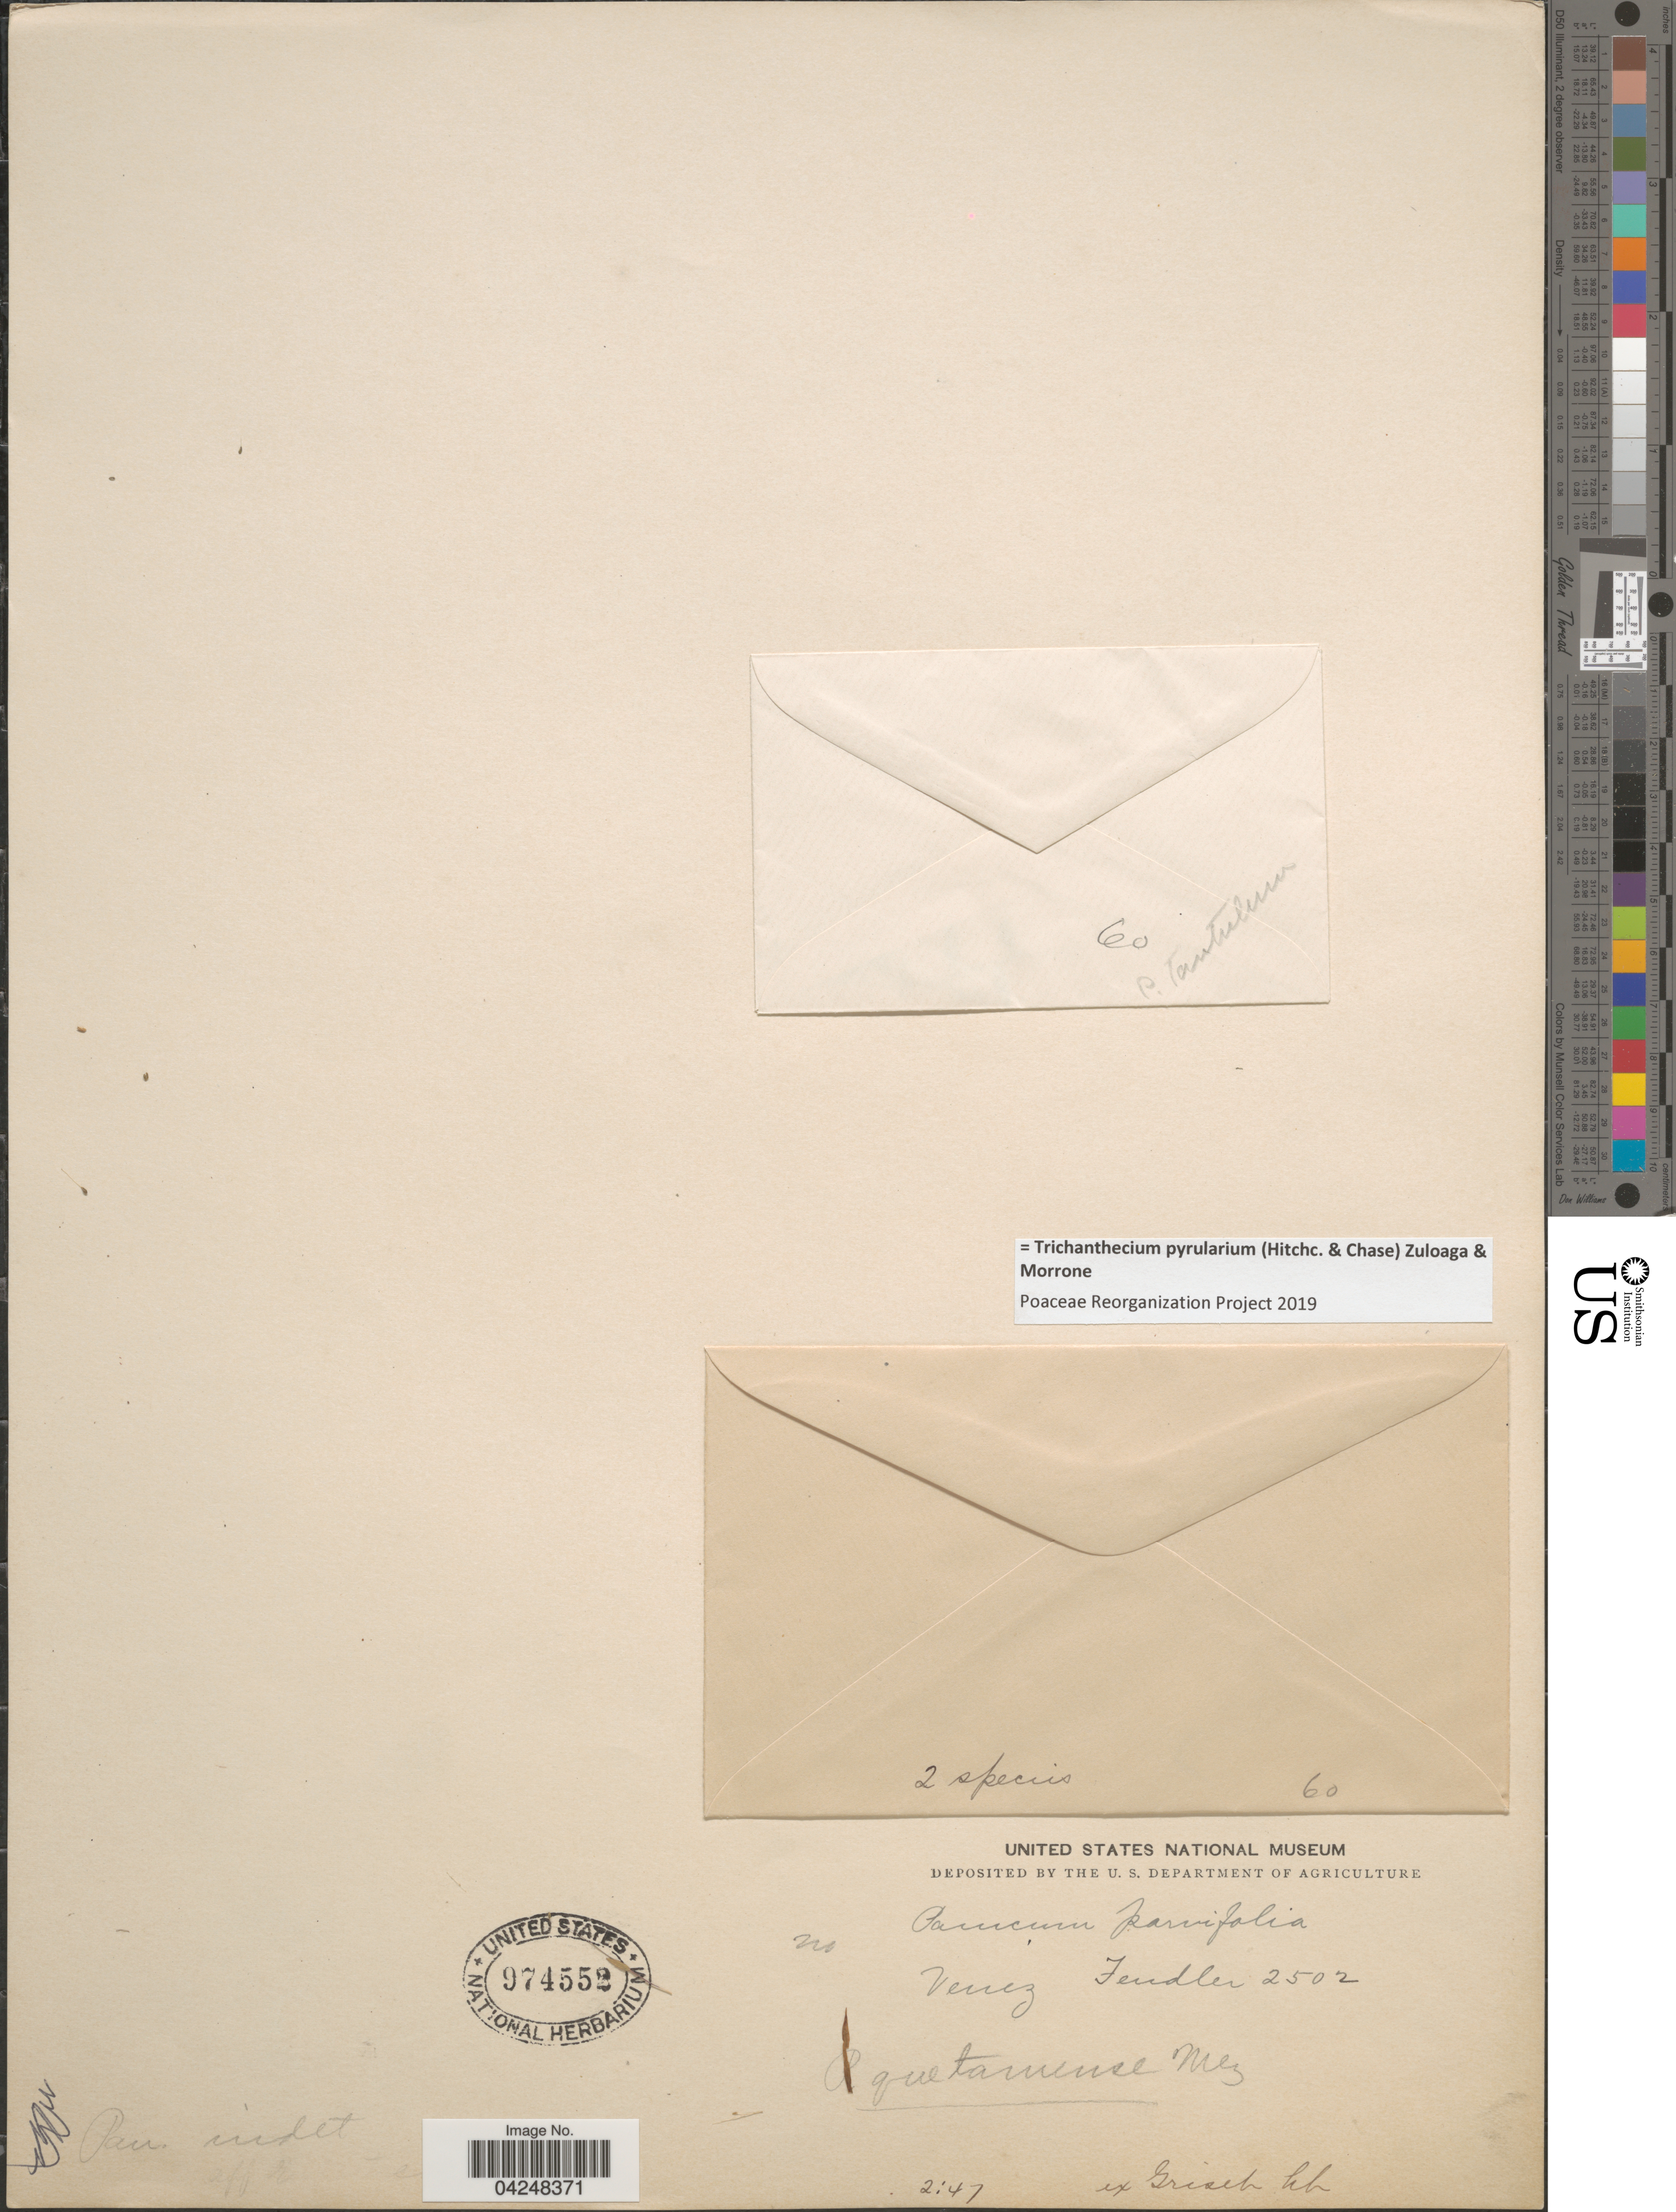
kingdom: Plantae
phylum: Tracheophyta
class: Liliopsida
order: Poales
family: Poaceae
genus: Trichanthecium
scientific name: Trichanthecium pyrularium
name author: (Hitchc. & Chase) Zuloaga & Morrone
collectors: -. Fendler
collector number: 2502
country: Venezuela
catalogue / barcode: US 974552